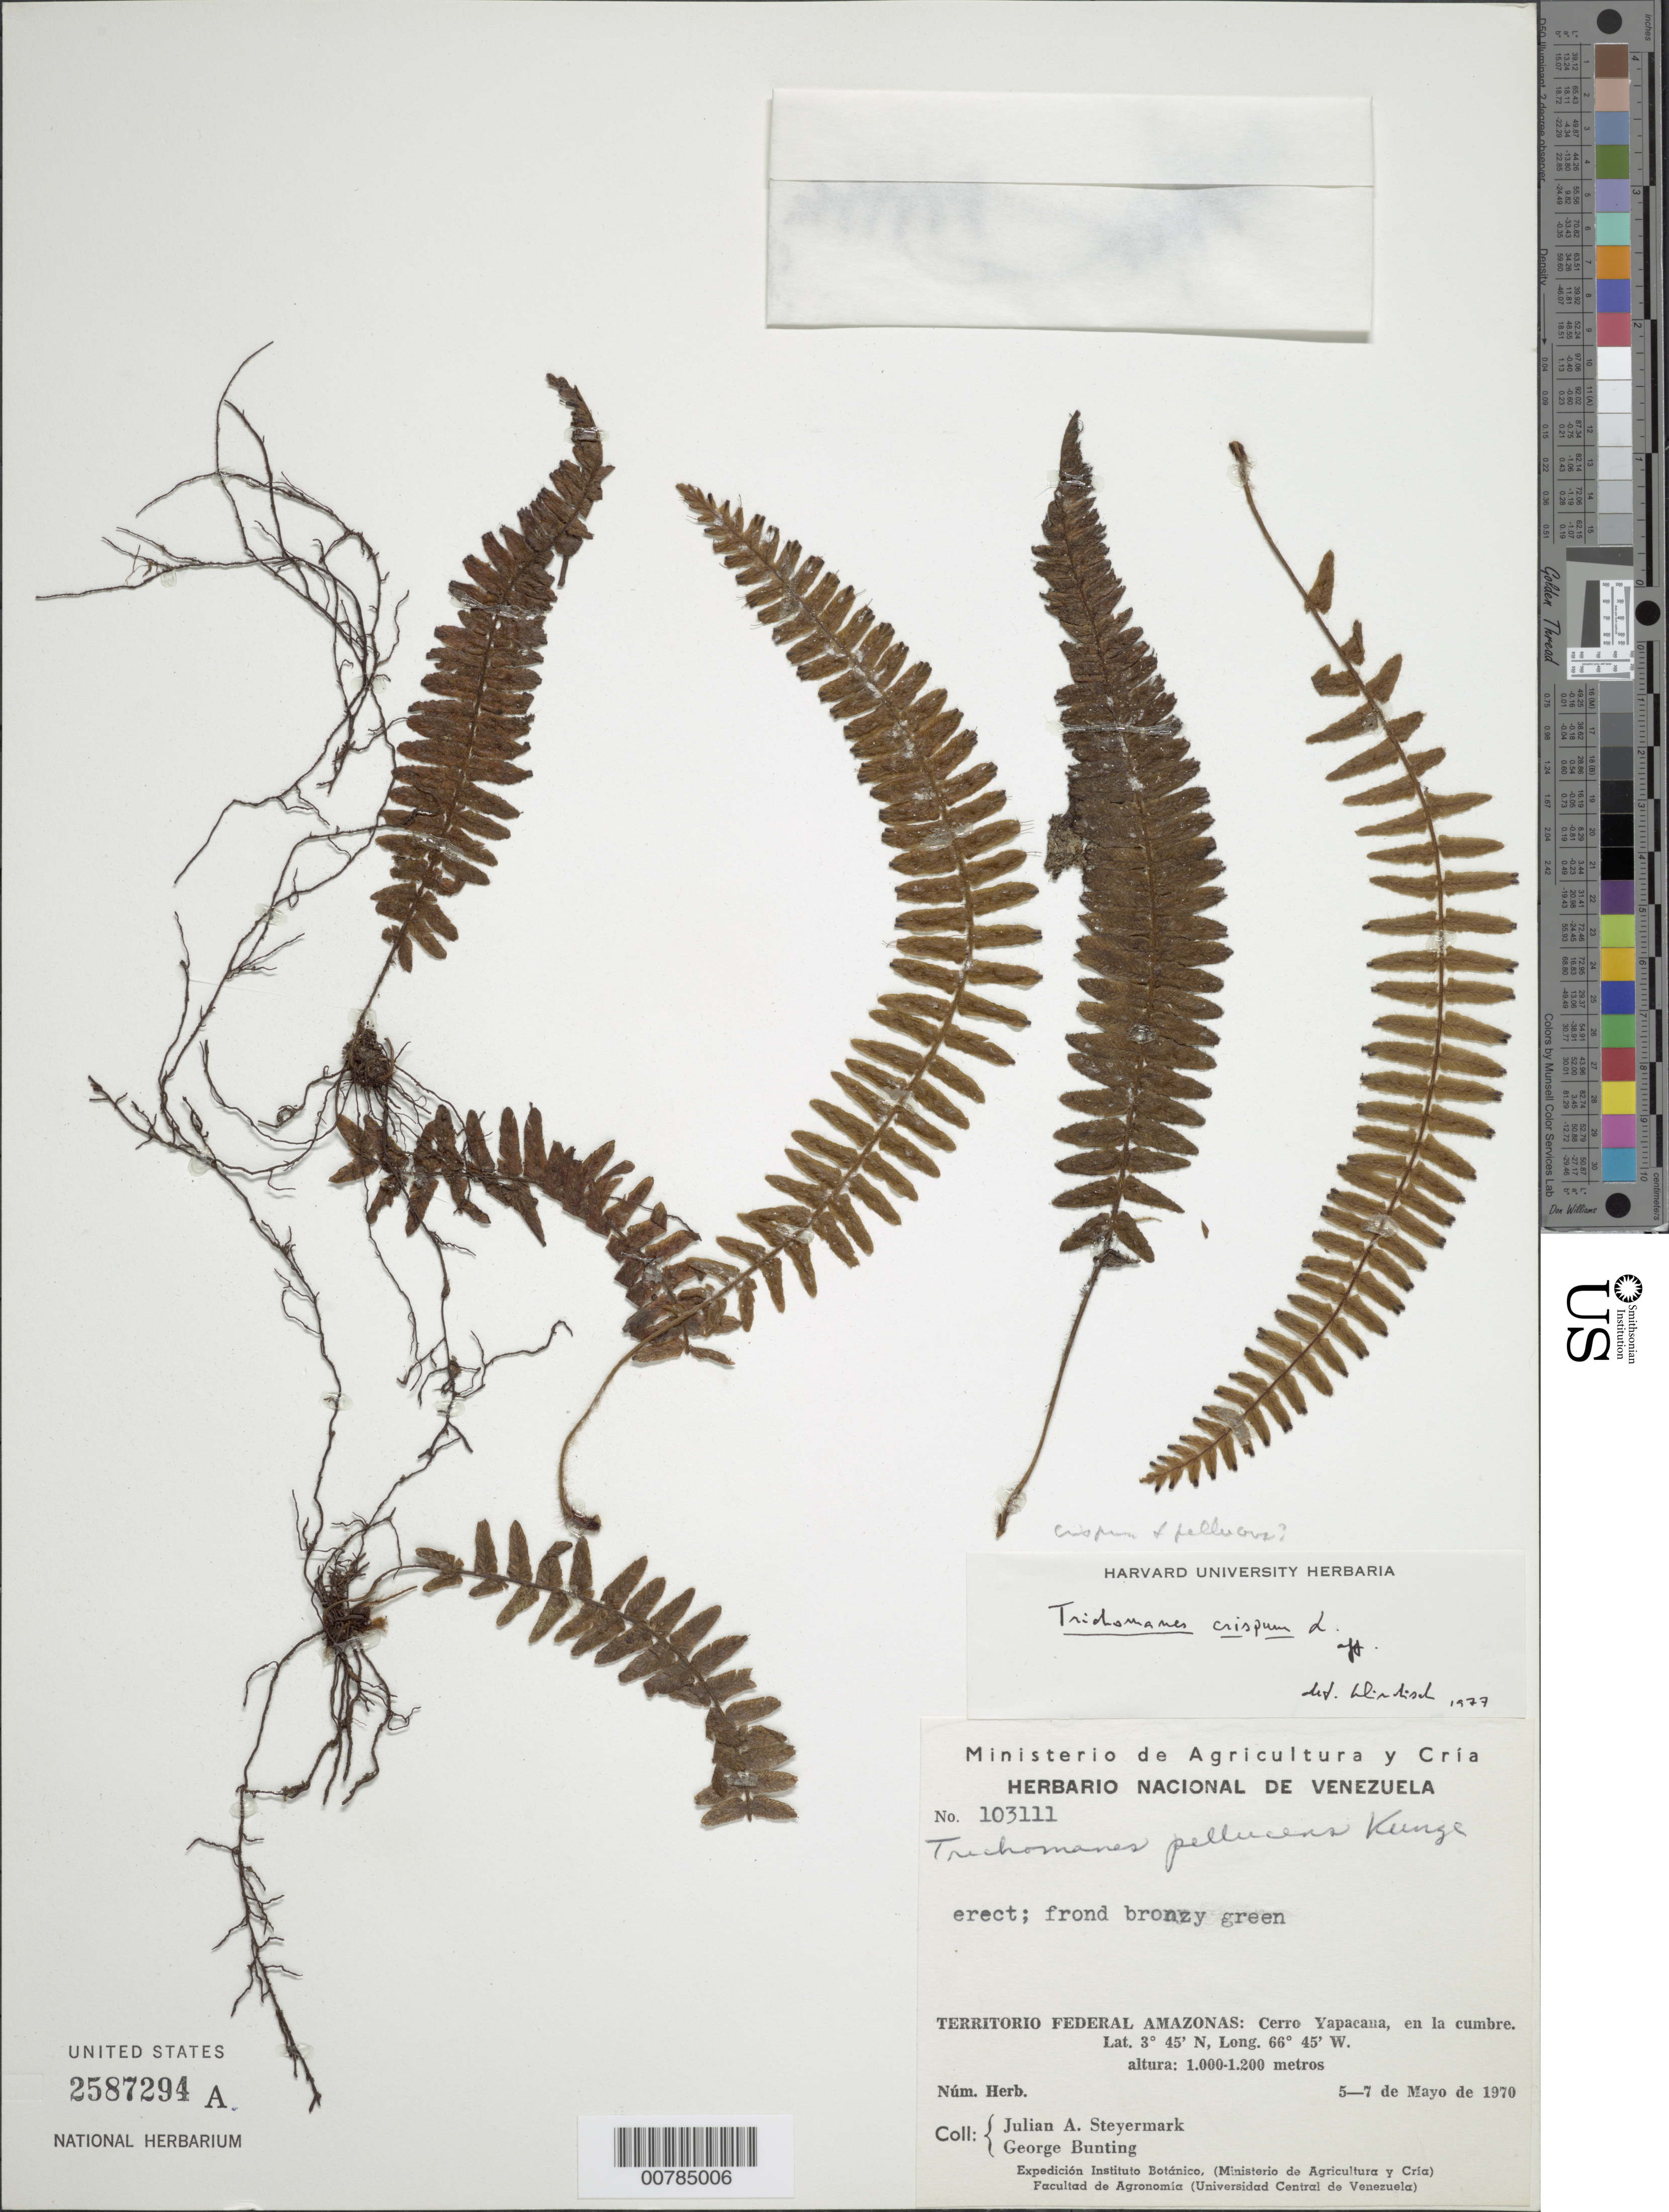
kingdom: Plantae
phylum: Tracheophyta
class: Polypodiopsida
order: Hymenophyllales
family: Hymenophyllaceae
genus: Trichomanes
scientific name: Trichomanes crispum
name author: L.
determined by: Windisch, Paulo Guenter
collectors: J. Steyermark & G. S. Bunting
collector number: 103111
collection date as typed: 5-May-70 to 7-May-70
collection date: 1970-05-05/1970-05-07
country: Venezuela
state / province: Amazonas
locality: Cerro Yapacána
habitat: Summit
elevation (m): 1000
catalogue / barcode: US 2587294A